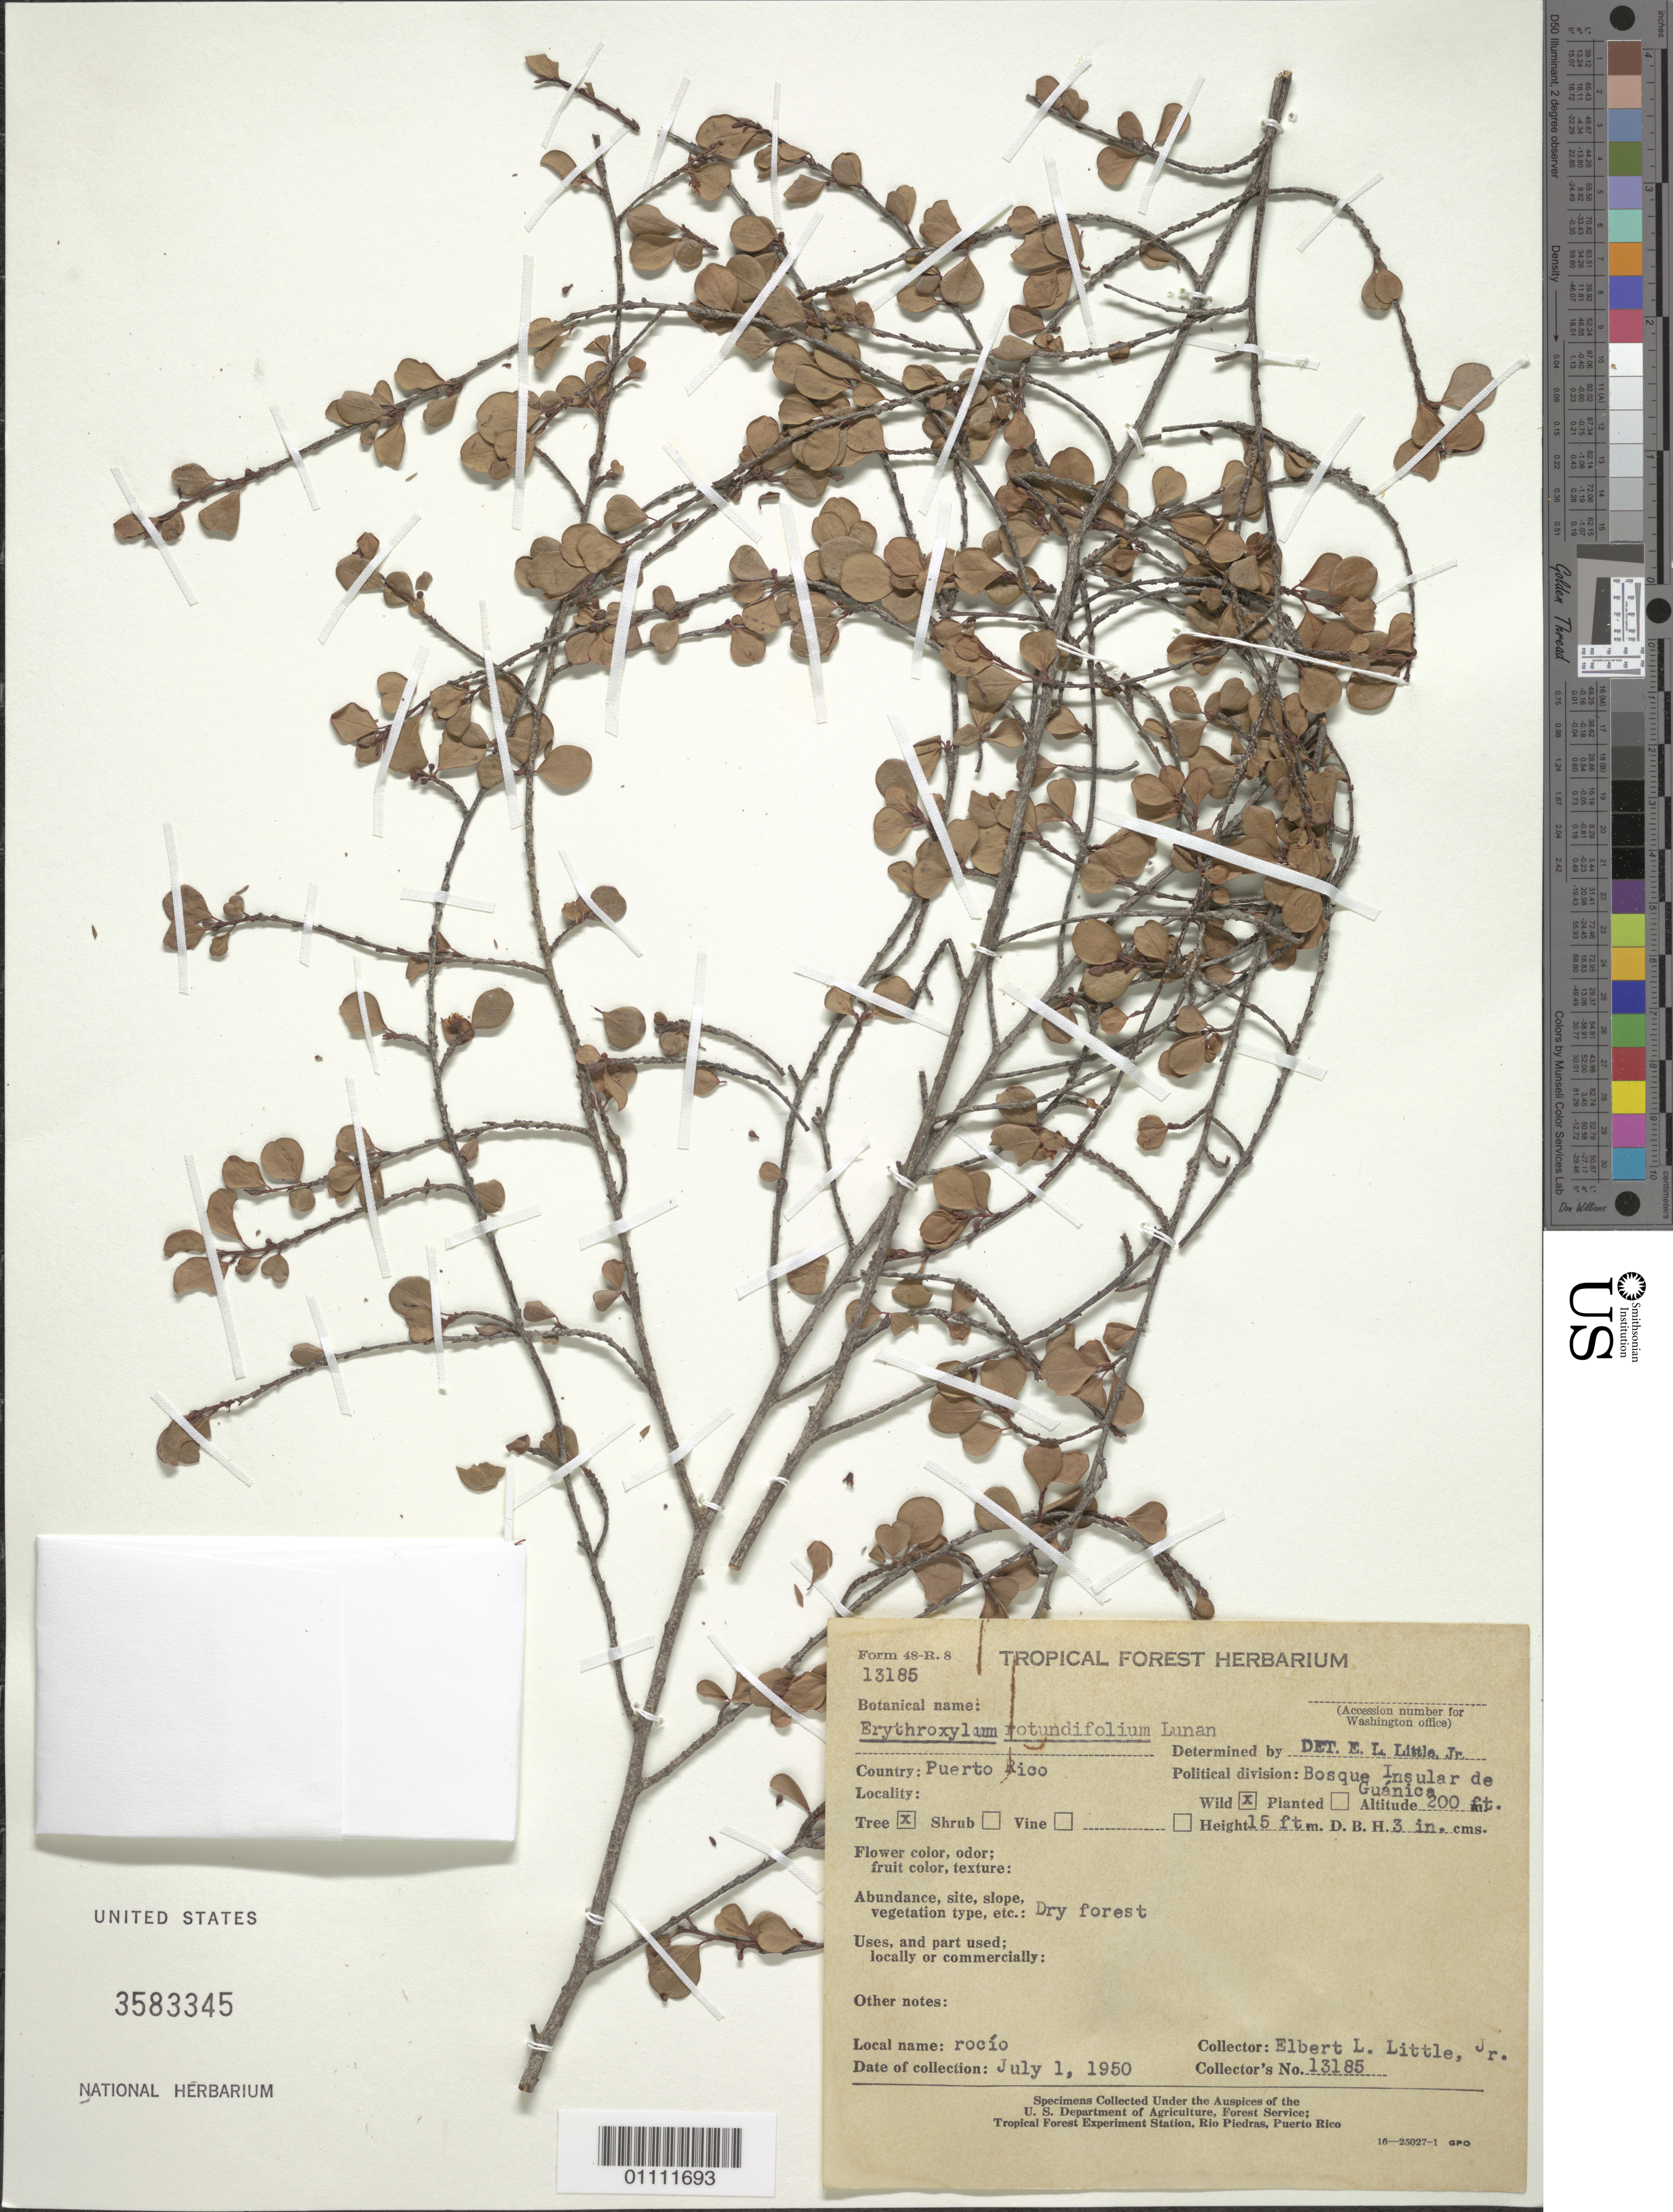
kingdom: Plantae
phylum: Tracheophyta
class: Magnoliopsida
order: Malpighiales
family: Erythroxylaceae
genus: Erythroxylum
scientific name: Erythroxylum rotundifolium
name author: Lunan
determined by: Little, Elbert L., Jr., (FSSR), United States Department of Agriculture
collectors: E. L. Little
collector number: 13185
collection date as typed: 01 Jul 1950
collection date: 1950-07-01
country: Puerto Rico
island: Puerto Rico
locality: Bosque Insular de Guánica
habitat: Dry forest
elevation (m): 61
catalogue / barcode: US 3583345